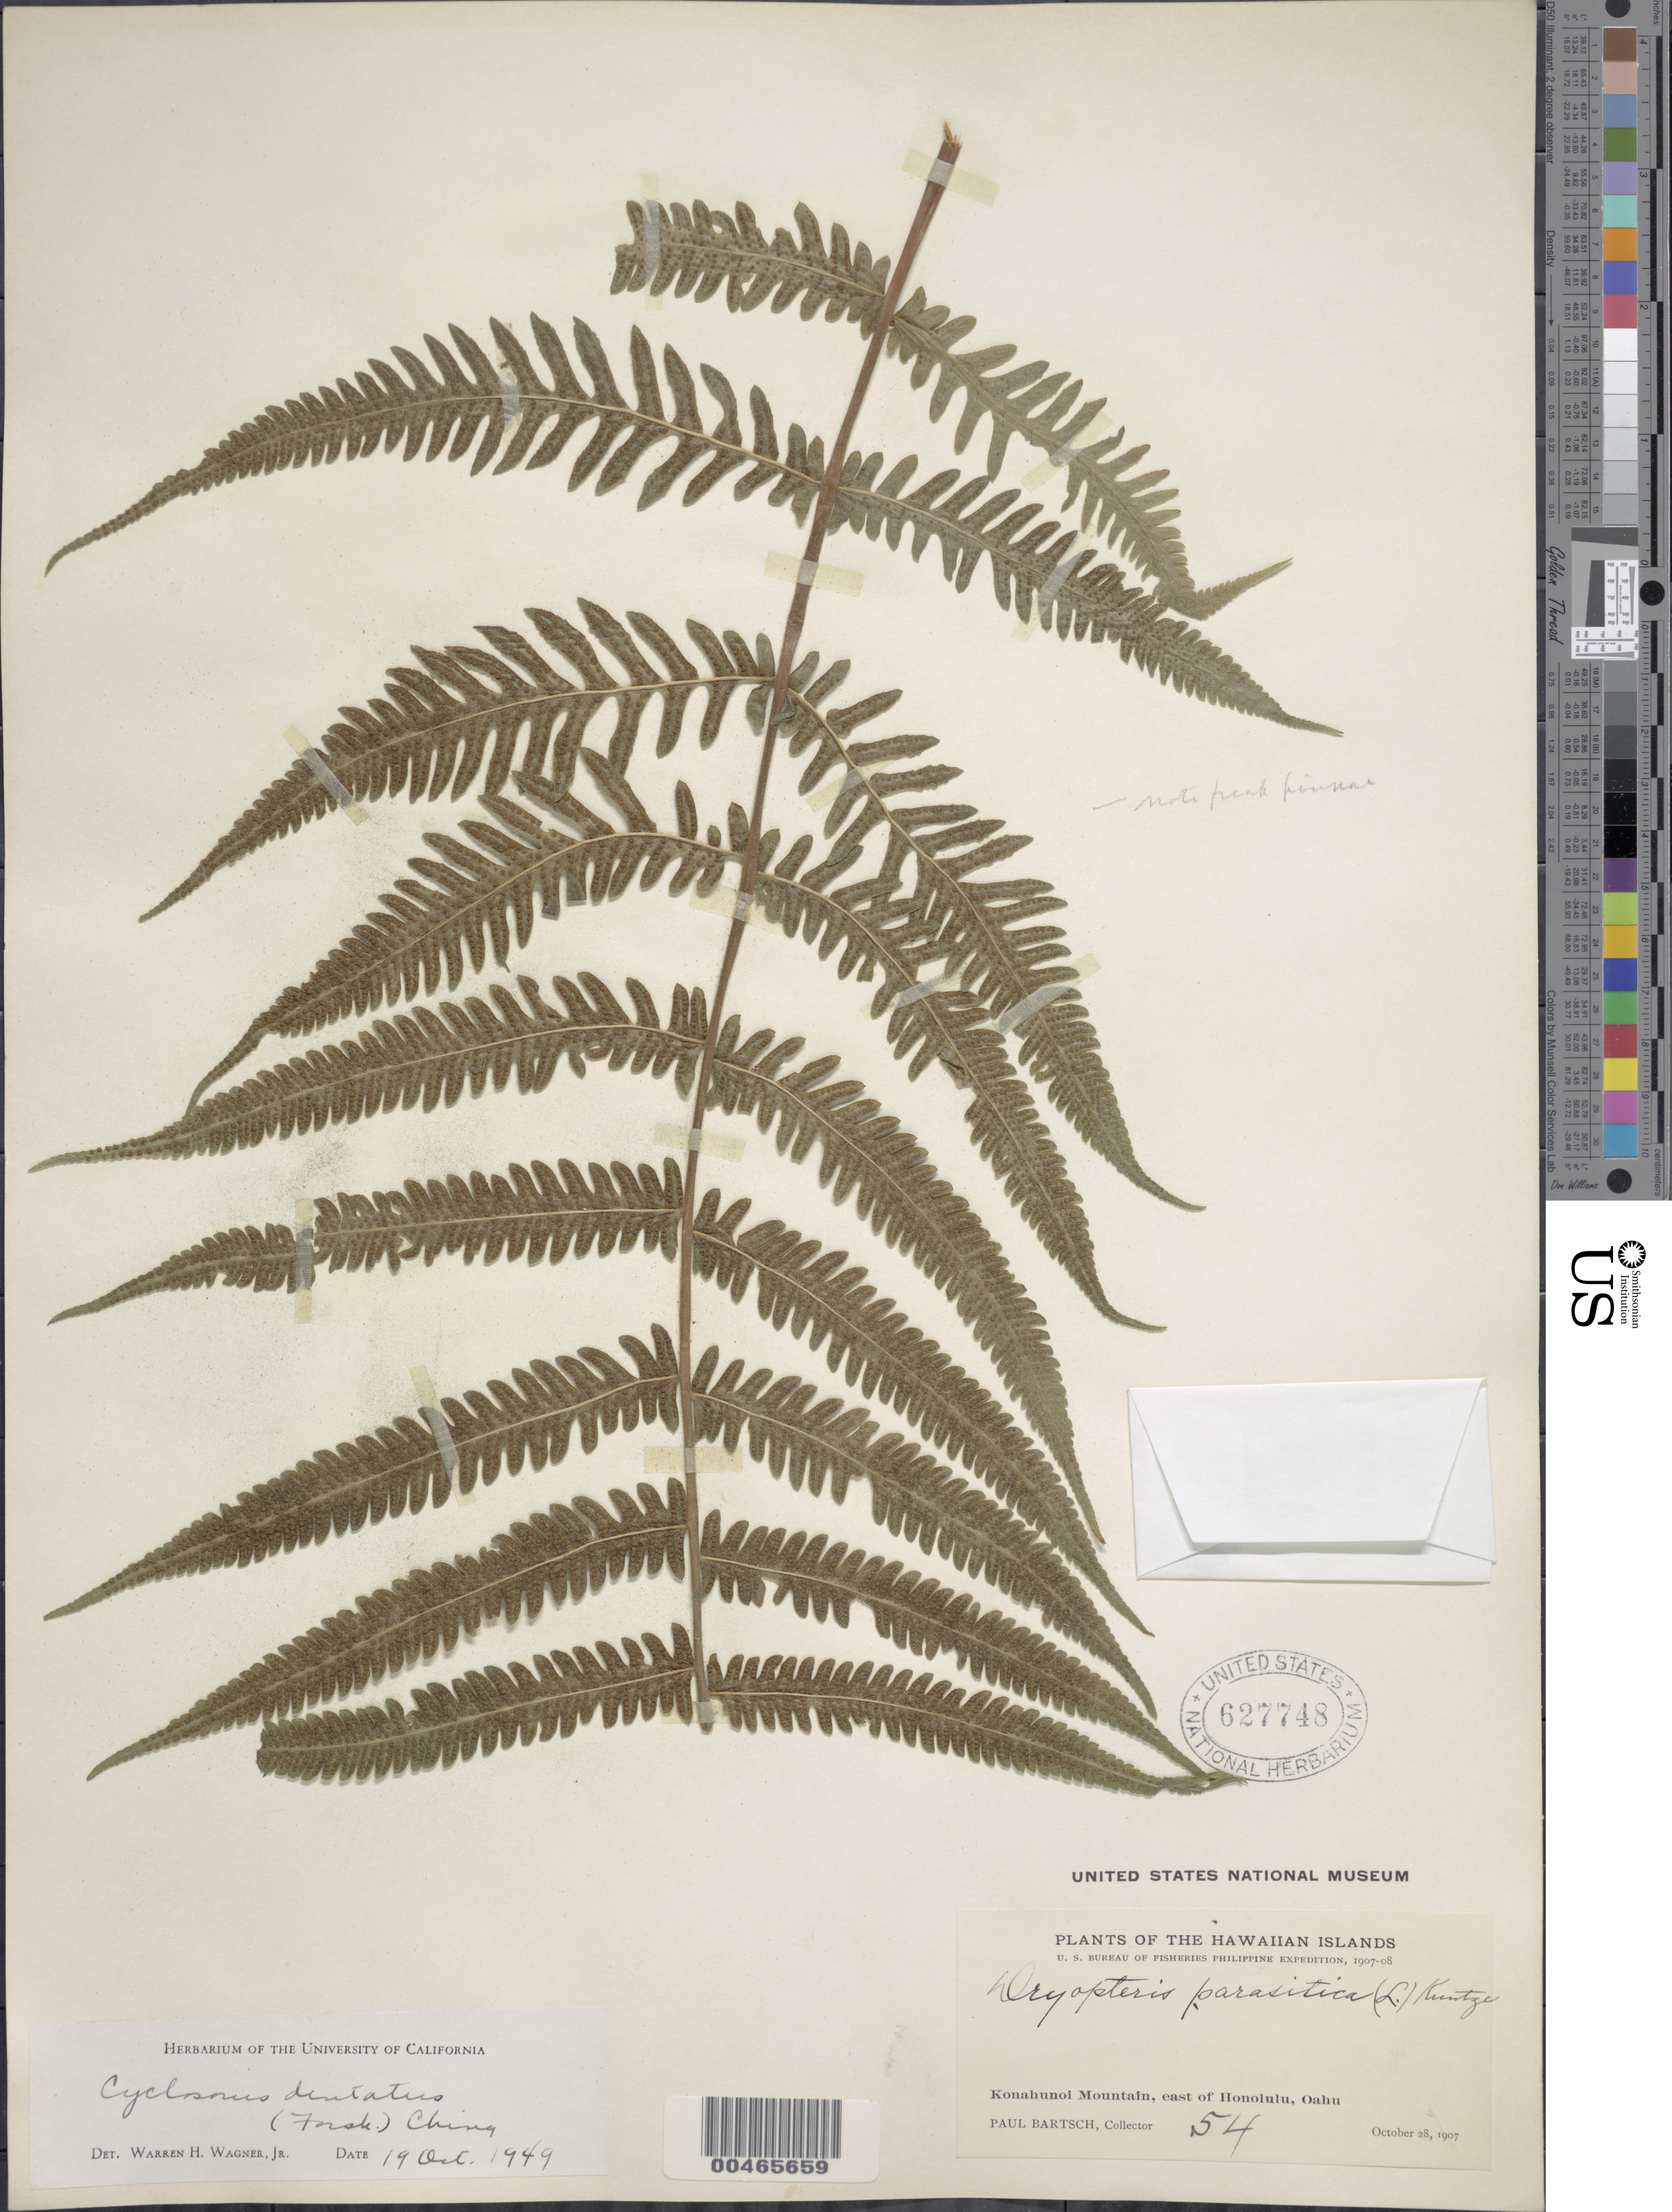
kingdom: Plantae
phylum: Tracheophyta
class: Polypodiopsida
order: Polypodiales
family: Thelypteridaceae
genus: Christella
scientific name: Christella dentata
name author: (Forssk.) Brownsey & Jermy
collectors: P. Bartsch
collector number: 54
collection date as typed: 28 Oct 1907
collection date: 1907-10-28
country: United States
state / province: Hawaii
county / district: Honolulu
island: Oahu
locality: Konahunoi Mt., E of Honolulu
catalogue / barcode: US 627748